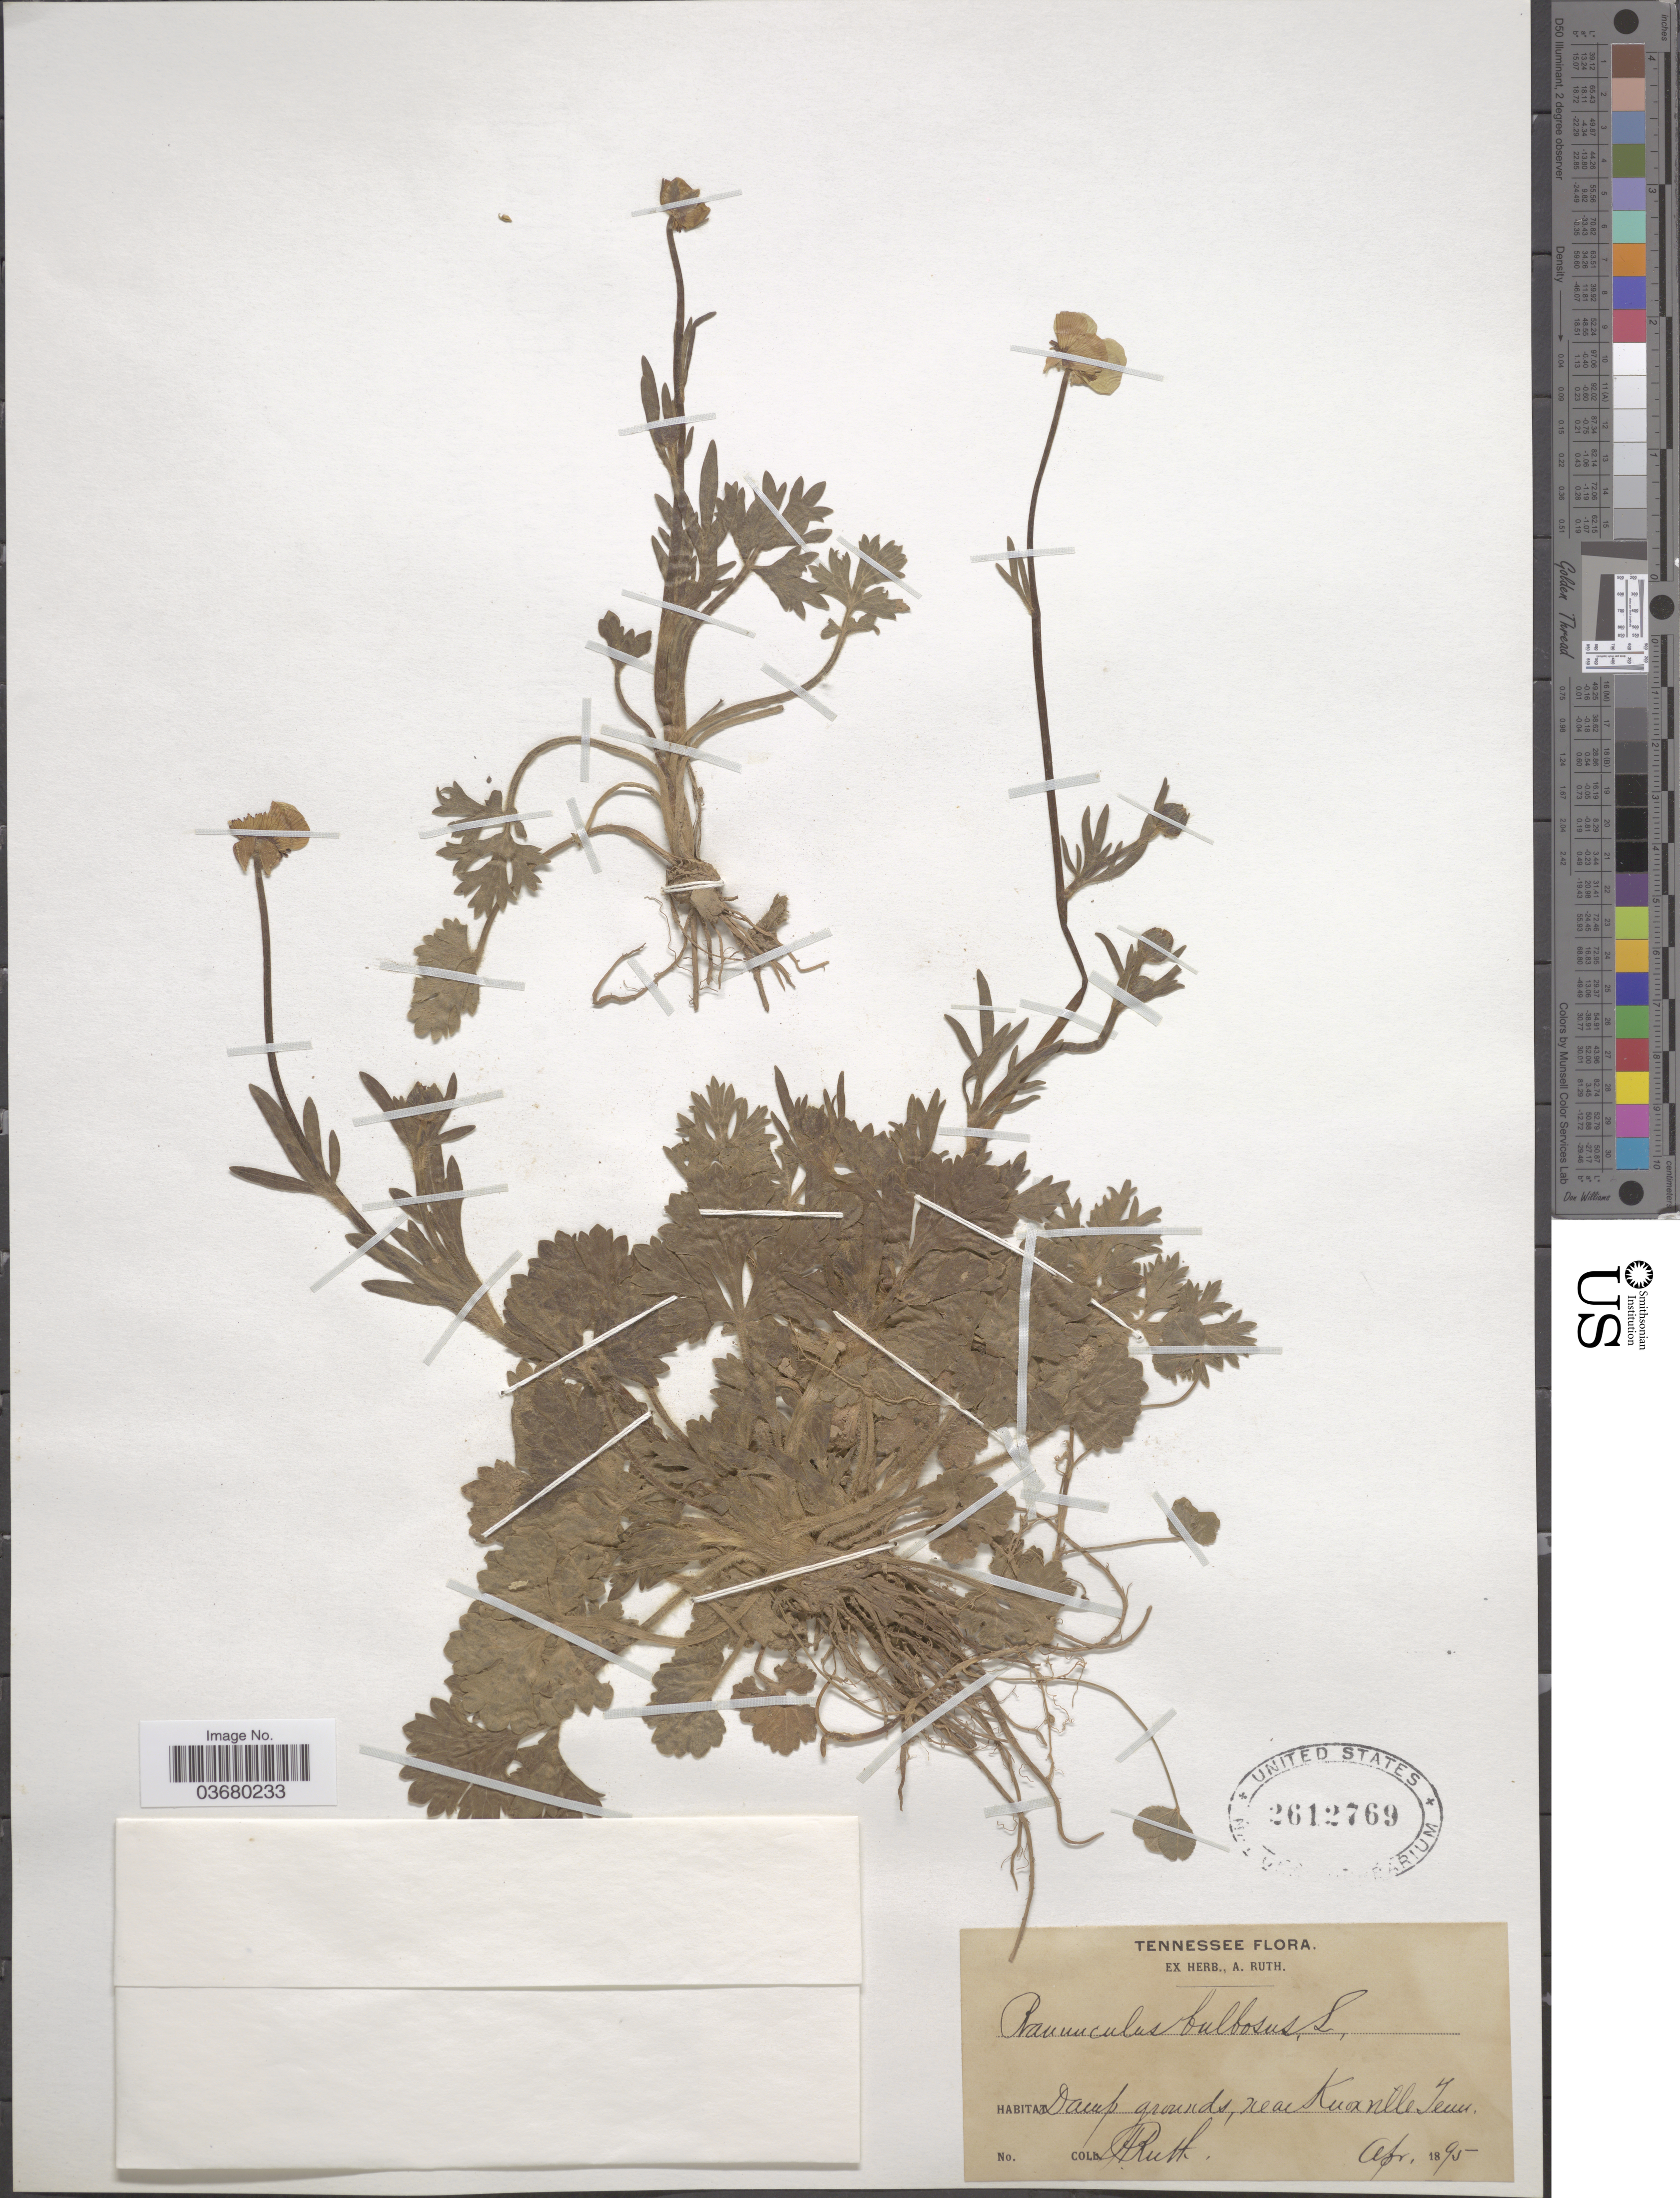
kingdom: Plantae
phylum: Tracheophyta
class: Magnoliopsida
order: Ranunculales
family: Ranunculaceae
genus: Ranunculus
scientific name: Ranunculus bulbosus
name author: L.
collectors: A. Ruth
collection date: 1895-04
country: United States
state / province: Tennessee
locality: Near Knoxville.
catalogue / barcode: US 2612769